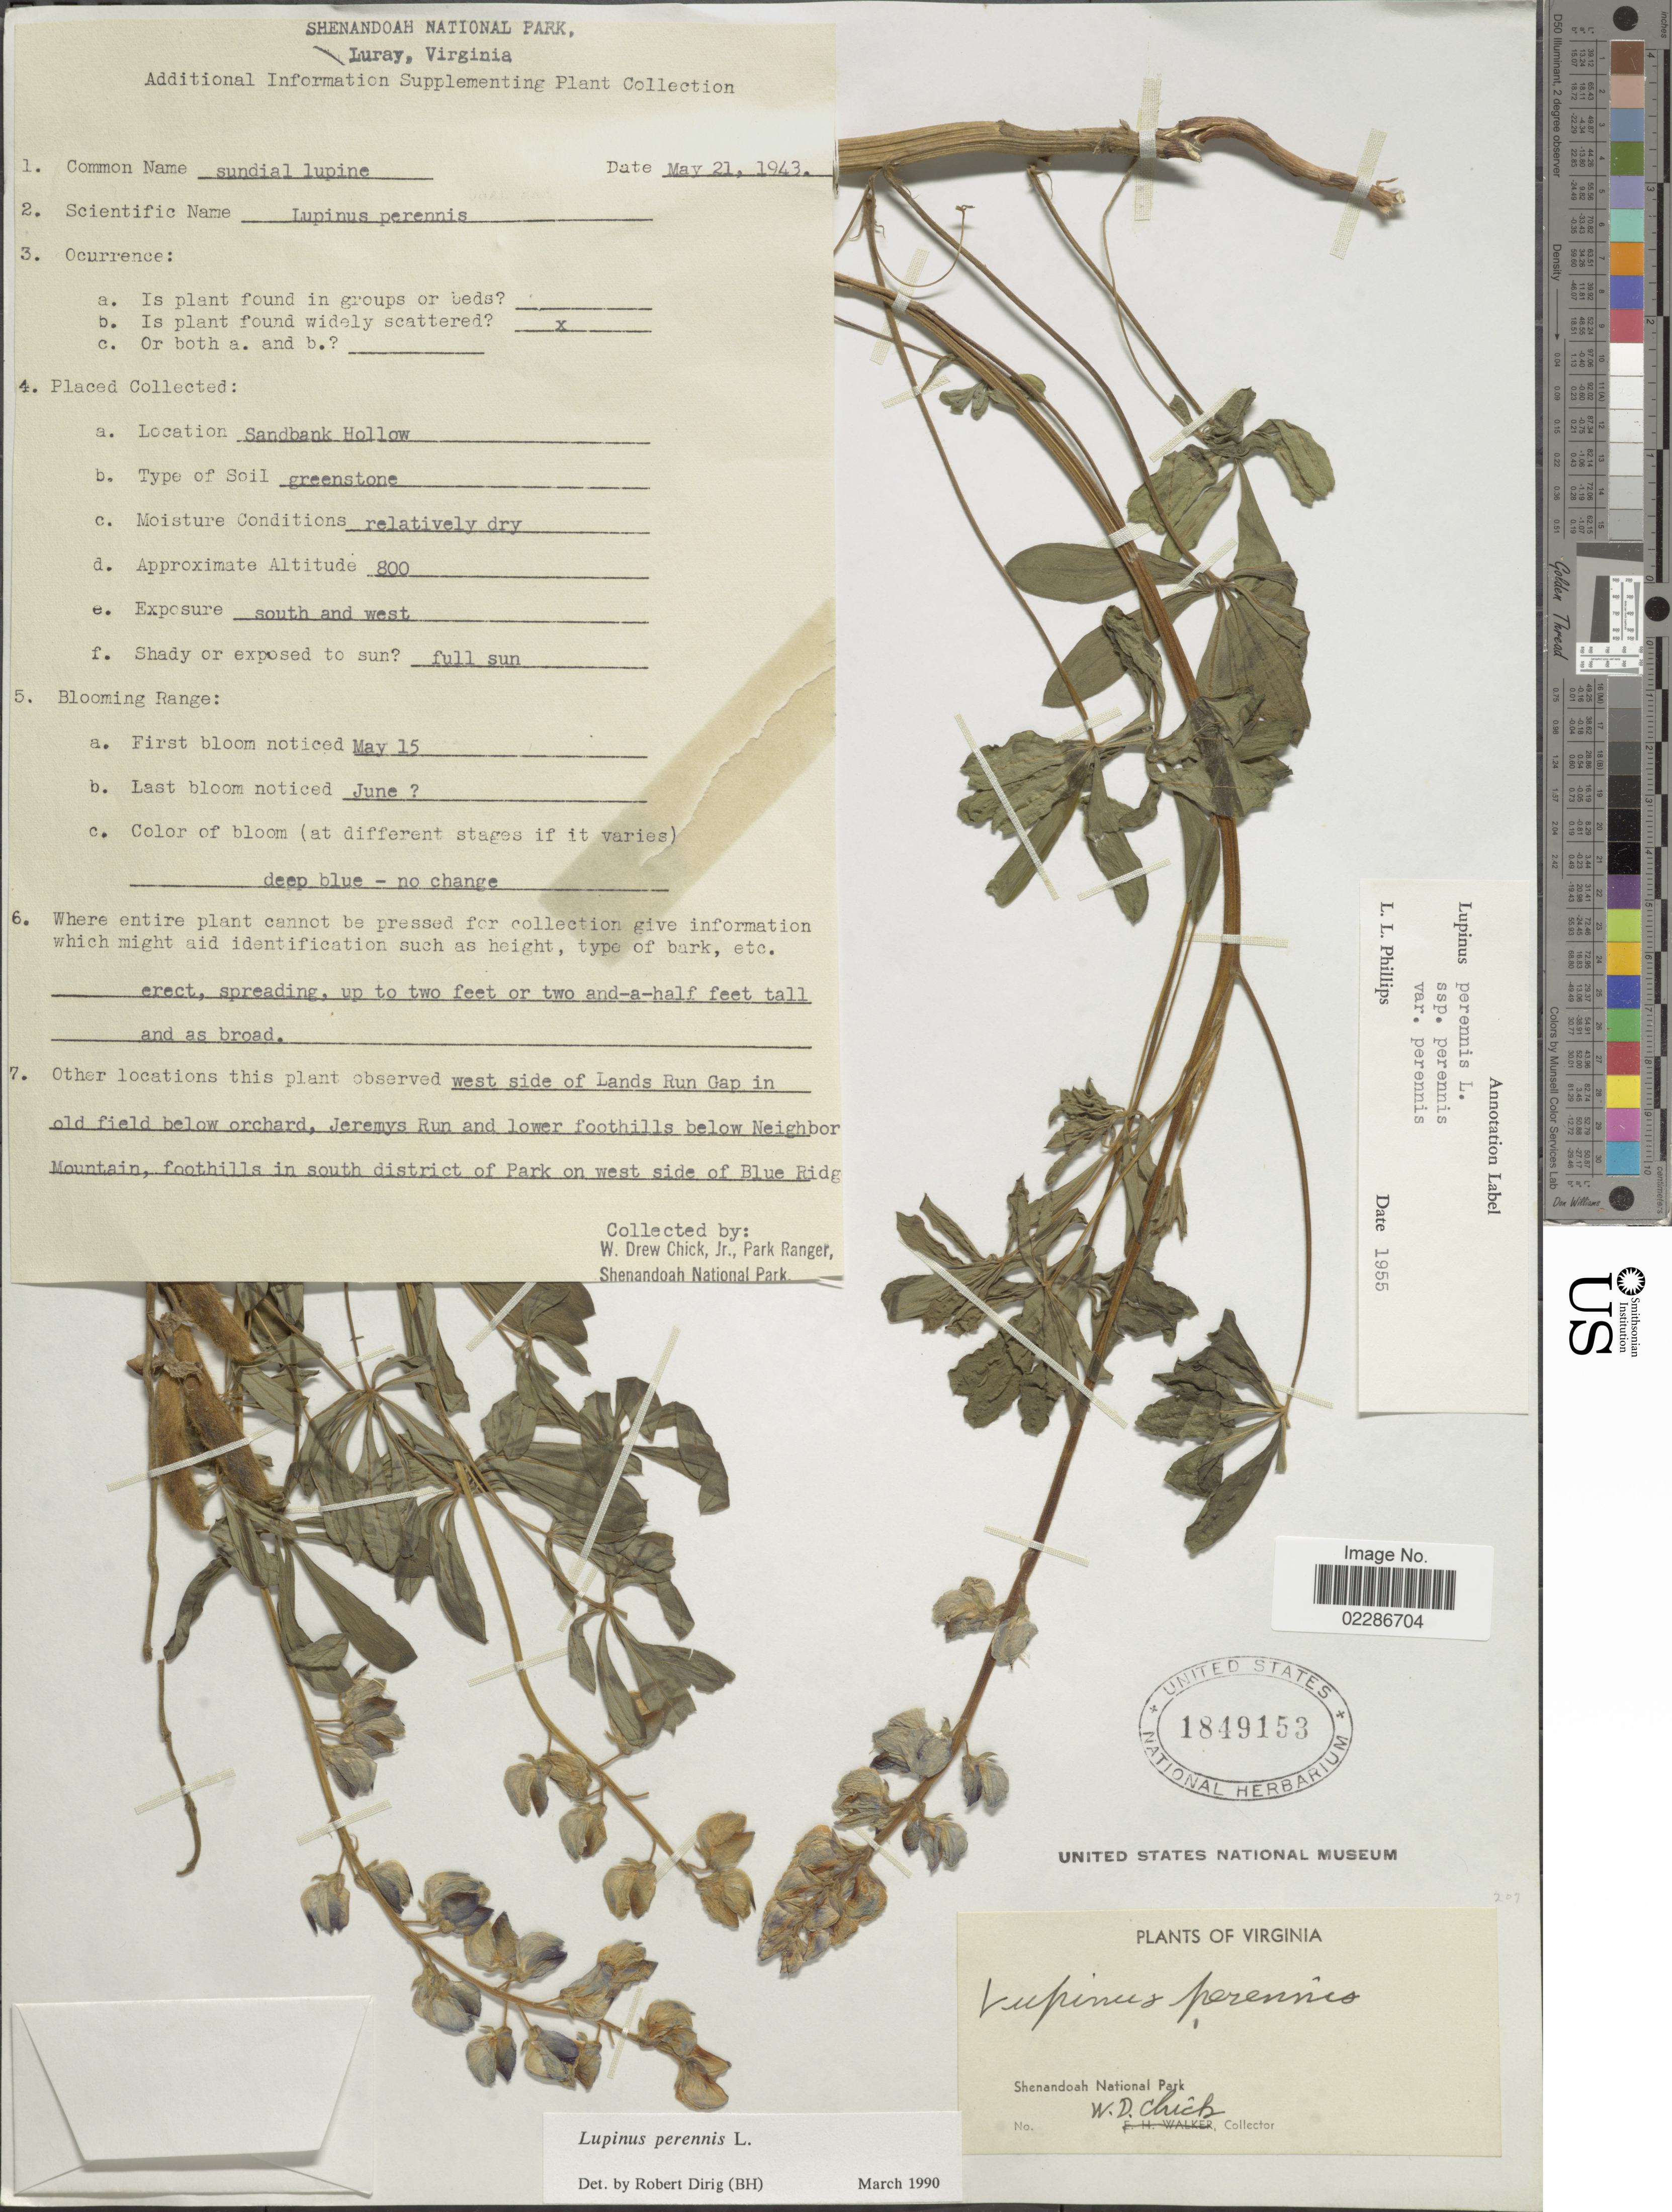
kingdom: Plantae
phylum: Tracheophyta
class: Magnoliopsida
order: Fabales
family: Fabaceae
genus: Lupinus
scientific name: Lupinus perennis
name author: L.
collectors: W. Chick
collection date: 1943-05-21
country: United States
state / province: Virginia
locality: Shenandoah National Park, Luray, west side of Lands Run Gap in old field below orchard, Jeremya Run and lower foothills below Neighbor Mountain, foothills in south district of Park on west side of Blue Ridg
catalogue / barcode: US 1849153